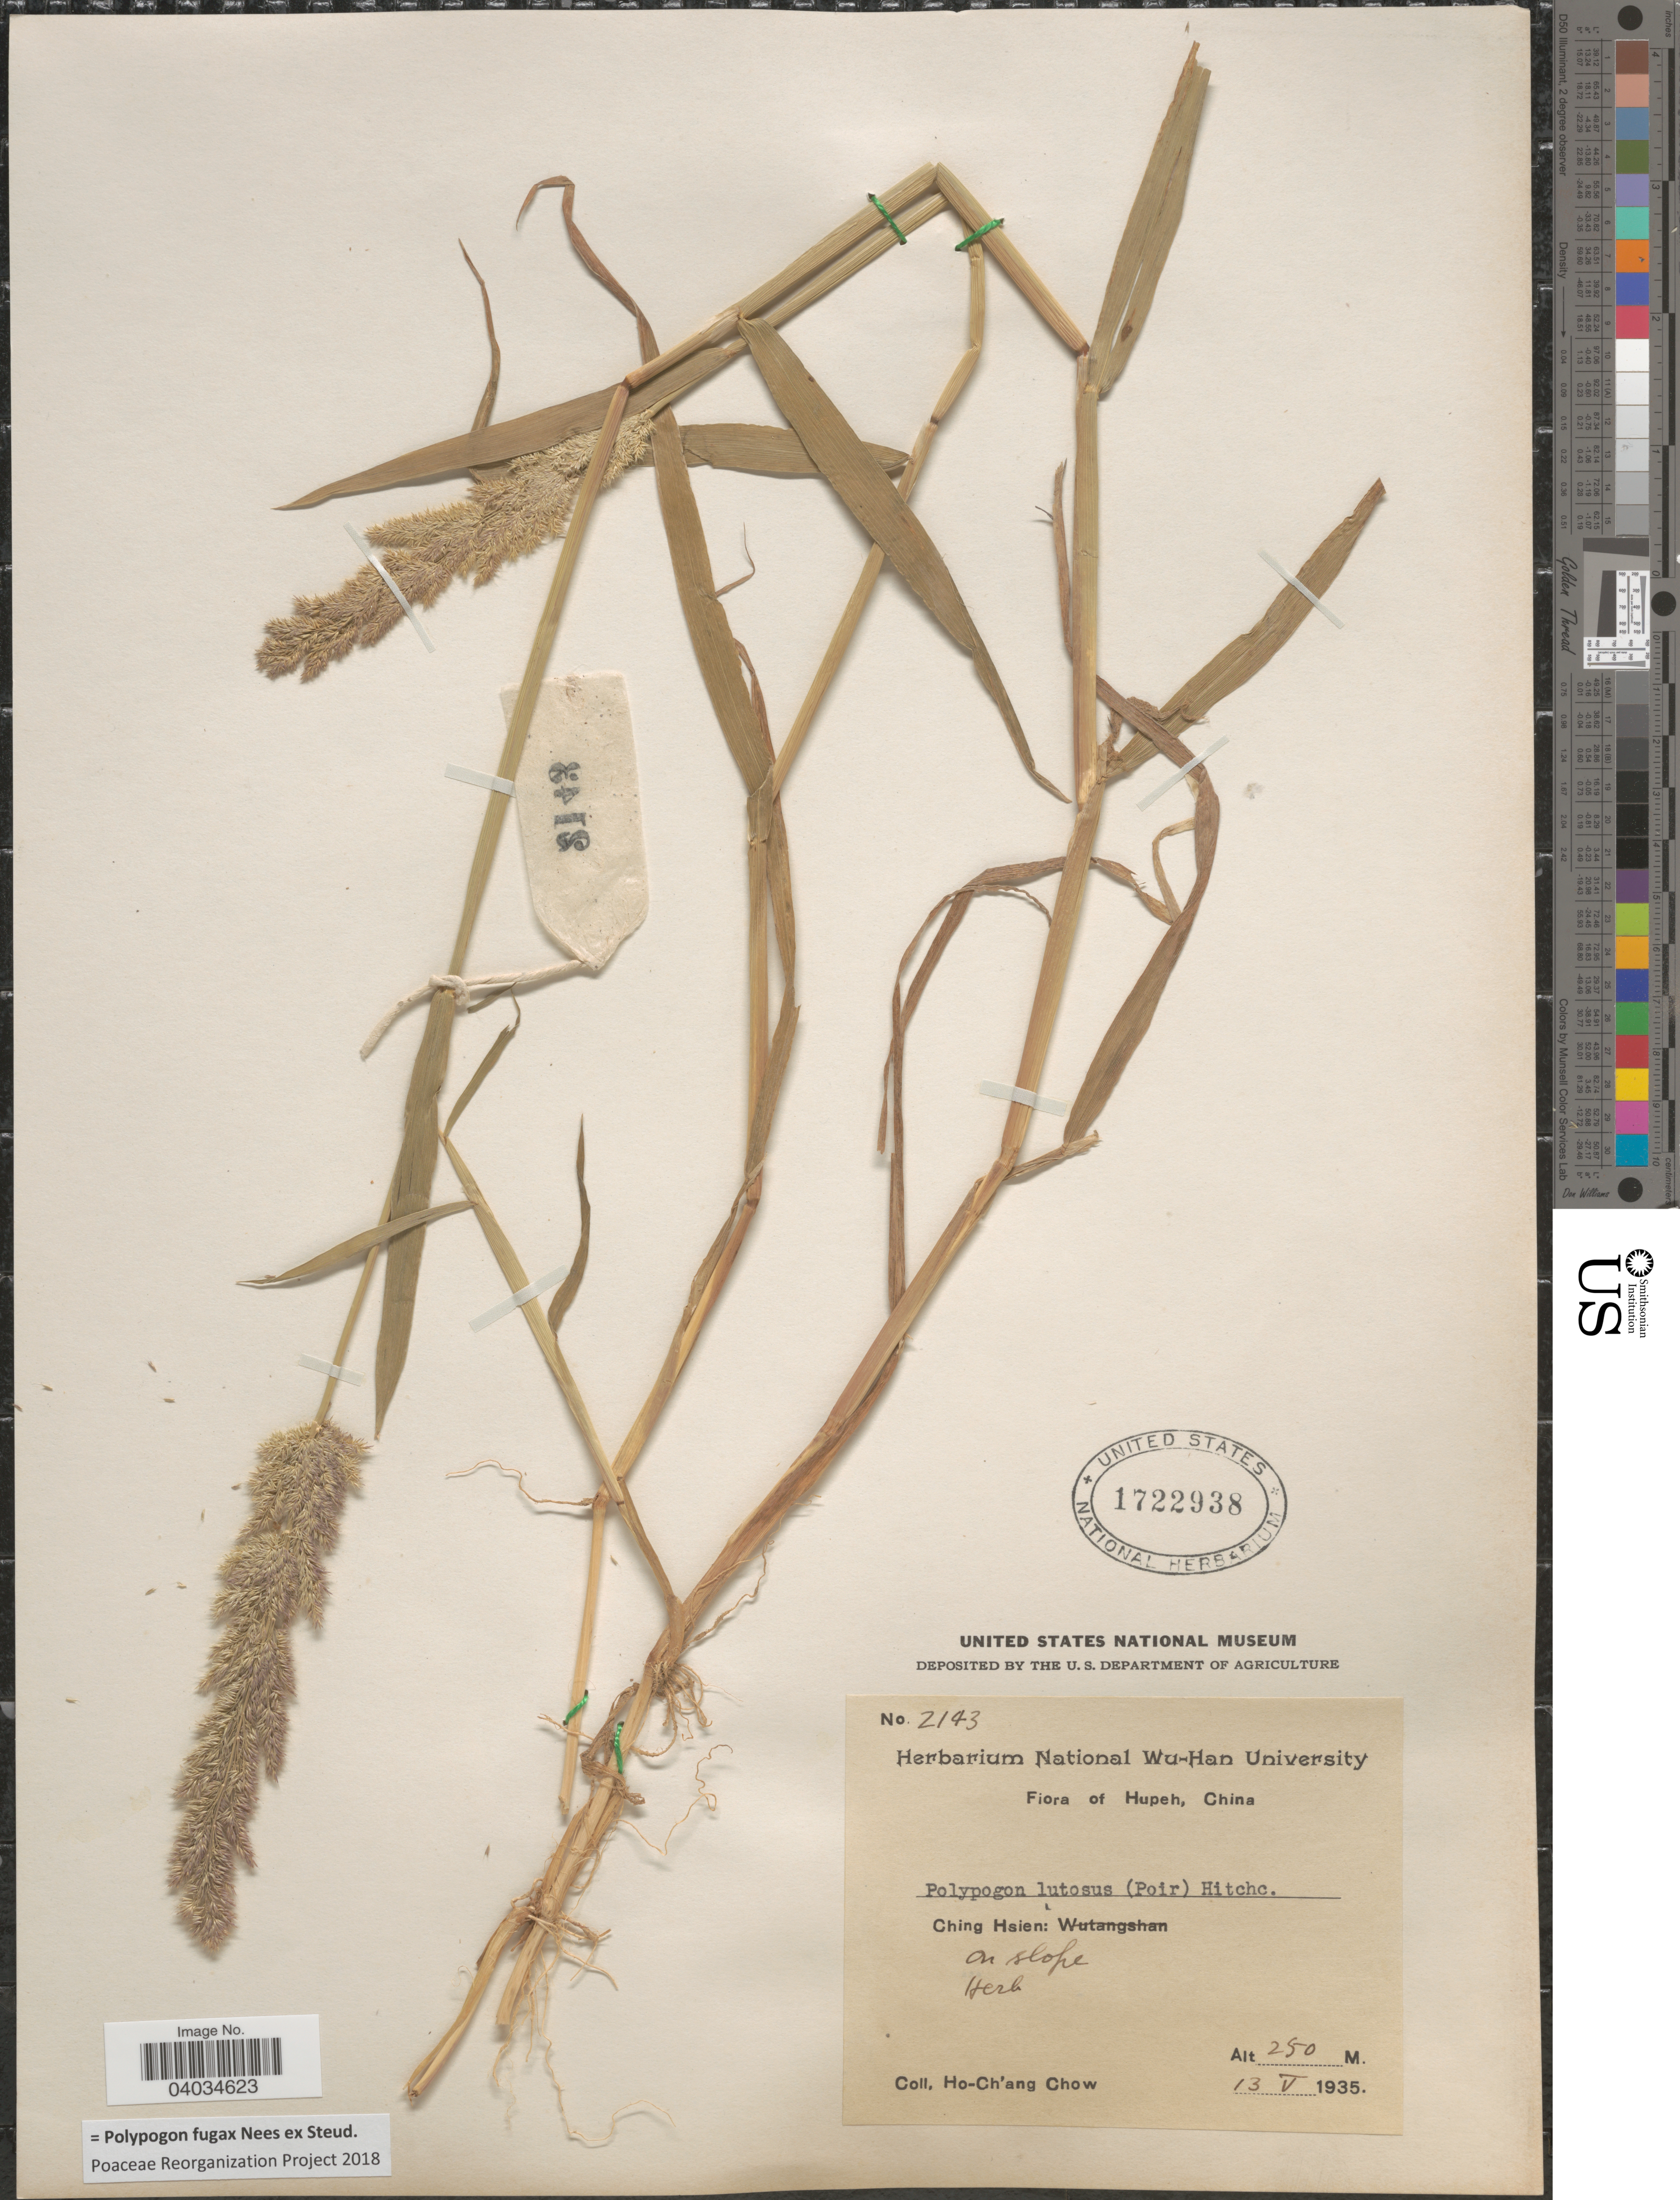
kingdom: Plantae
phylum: Tracheophyta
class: Liliopsida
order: Poales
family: Poaceae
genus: Polypogon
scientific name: Polypogon fugax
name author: Nees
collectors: H. Chow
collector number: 2143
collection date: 1935-05-13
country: China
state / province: Hubei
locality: Hupeh. Ching Hsien: on slope.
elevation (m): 250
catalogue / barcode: US 1722938